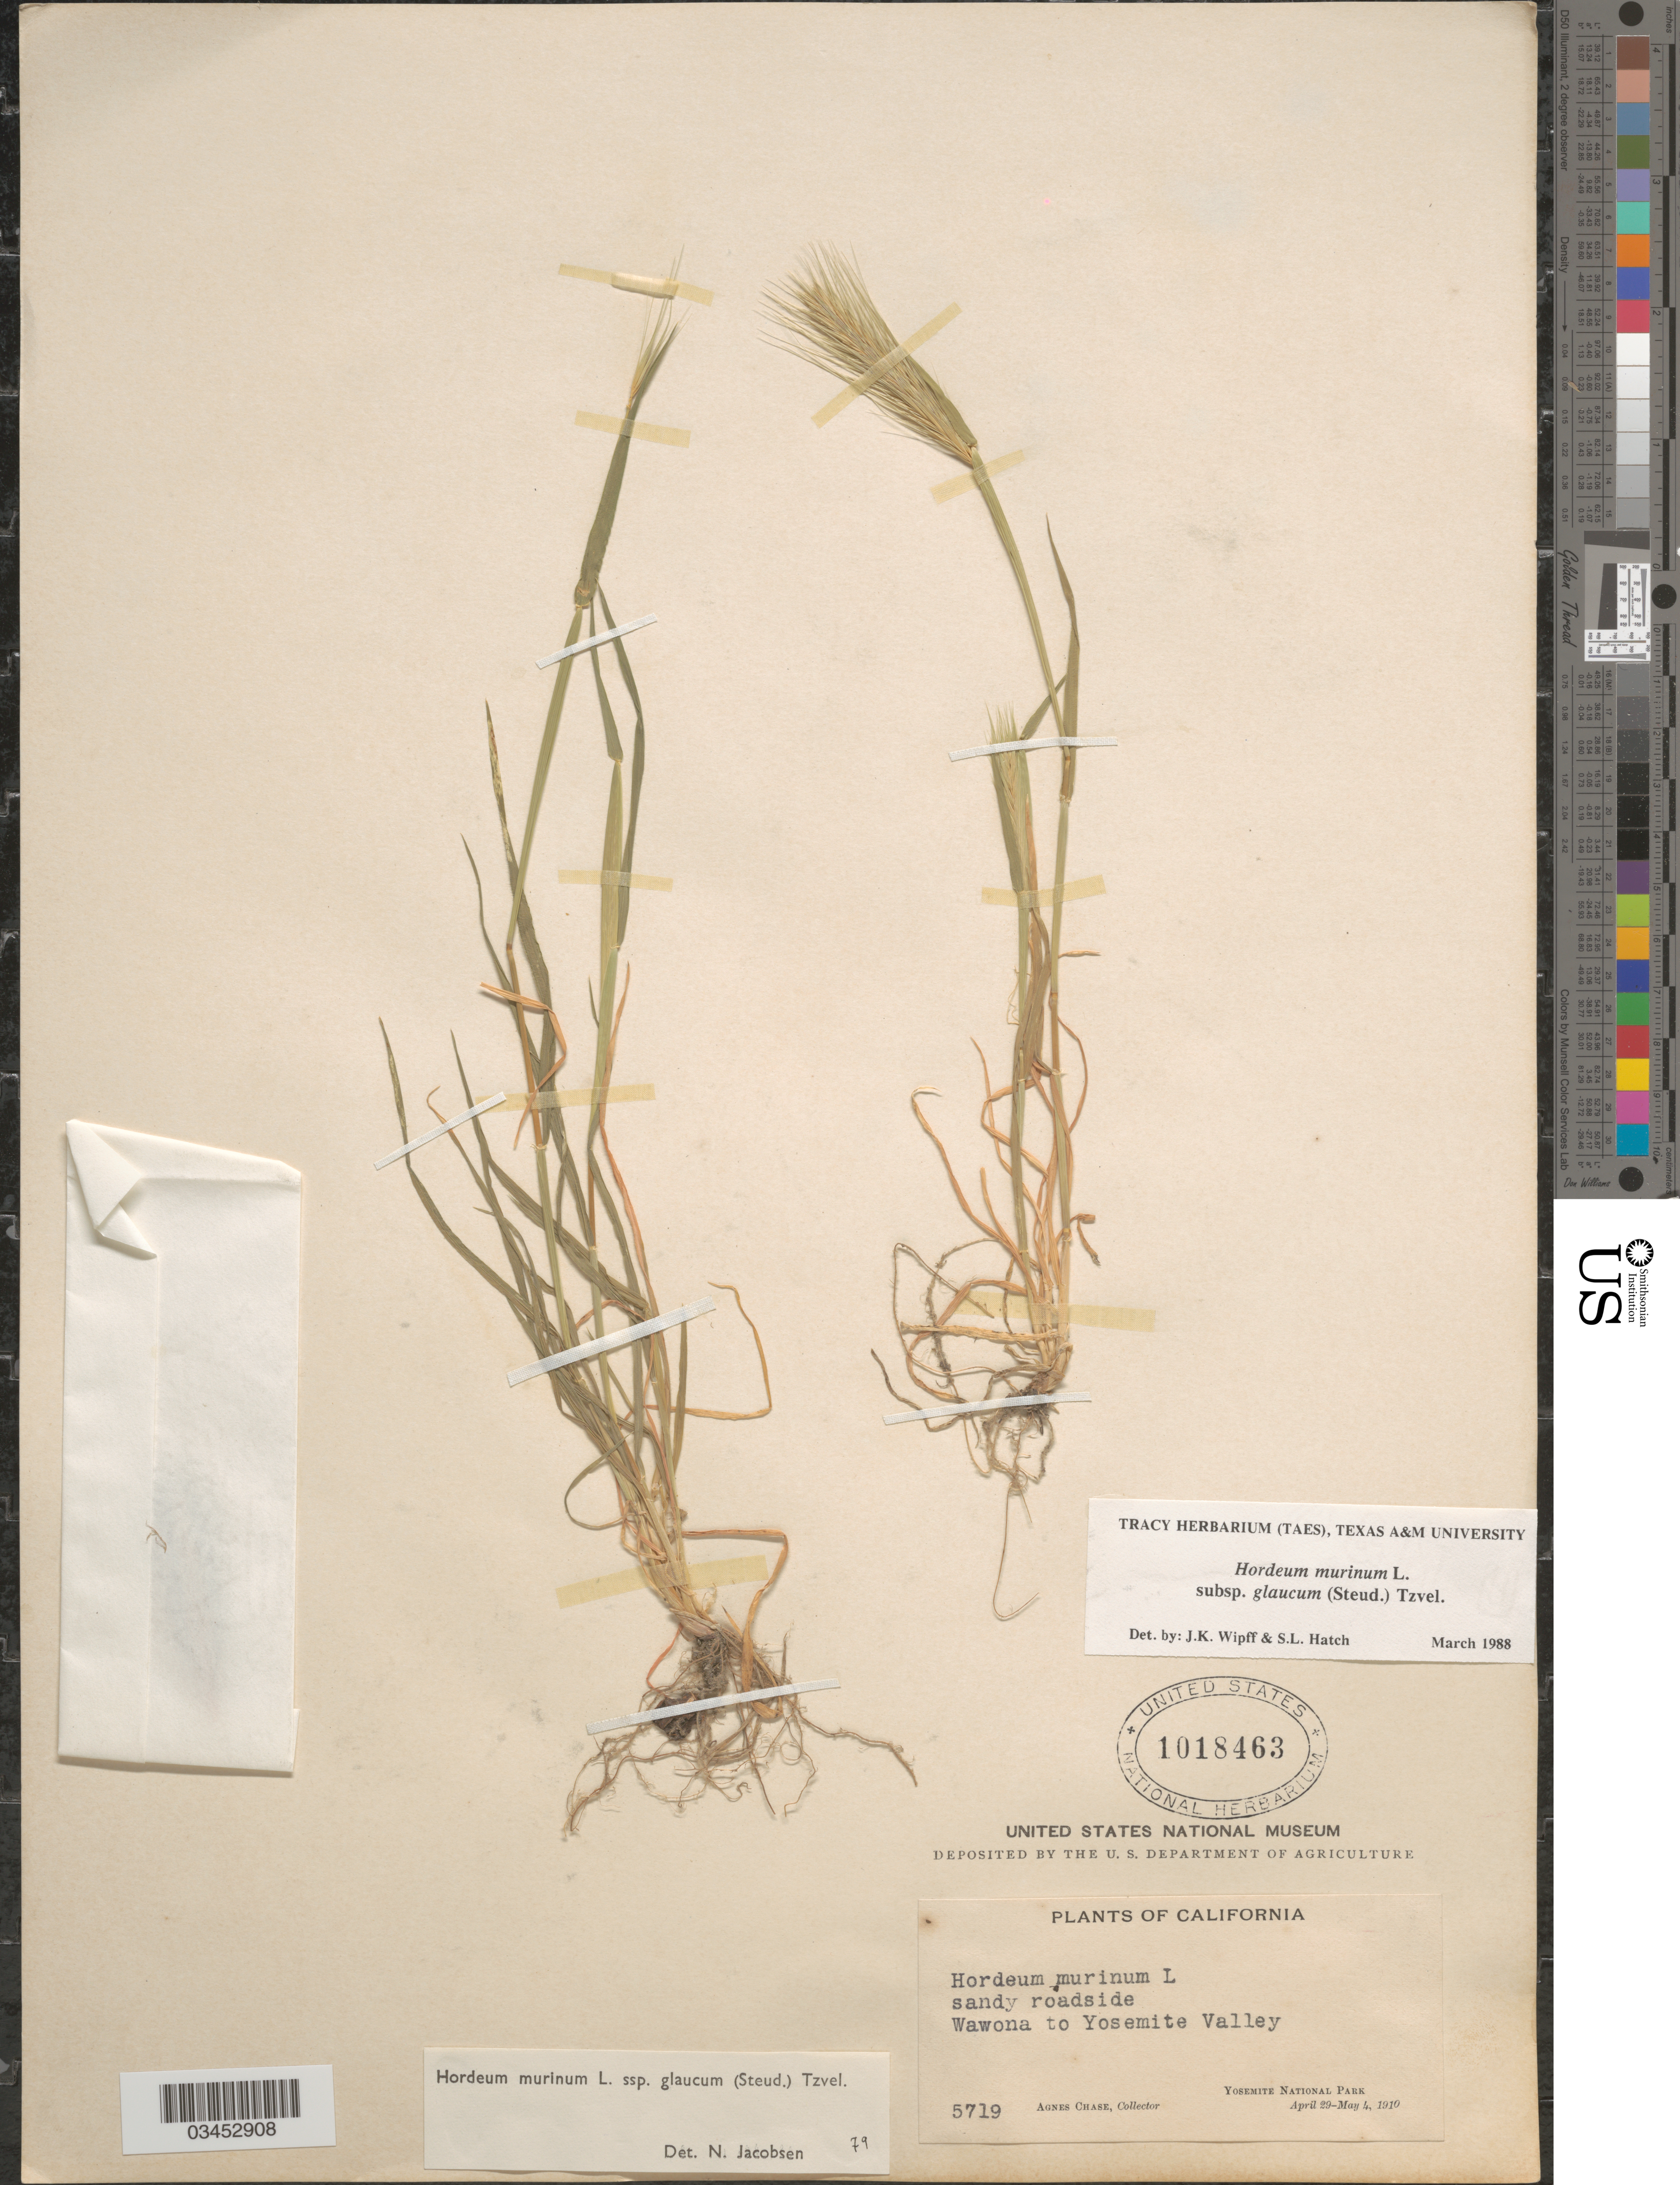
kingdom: Plantae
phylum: Tracheophyta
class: Liliopsida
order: Poales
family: Poaceae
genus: Hordeum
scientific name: Hordeum murinum subsp. glaucum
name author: (Steud.) Tzvelev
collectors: A. Chase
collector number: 5719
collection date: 1910-04-29/1910-05-04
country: United States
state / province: California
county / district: Mariposa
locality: Sandy roadside Wawona to Yosemite Valley. Yosemite National Park.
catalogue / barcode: US 1018463